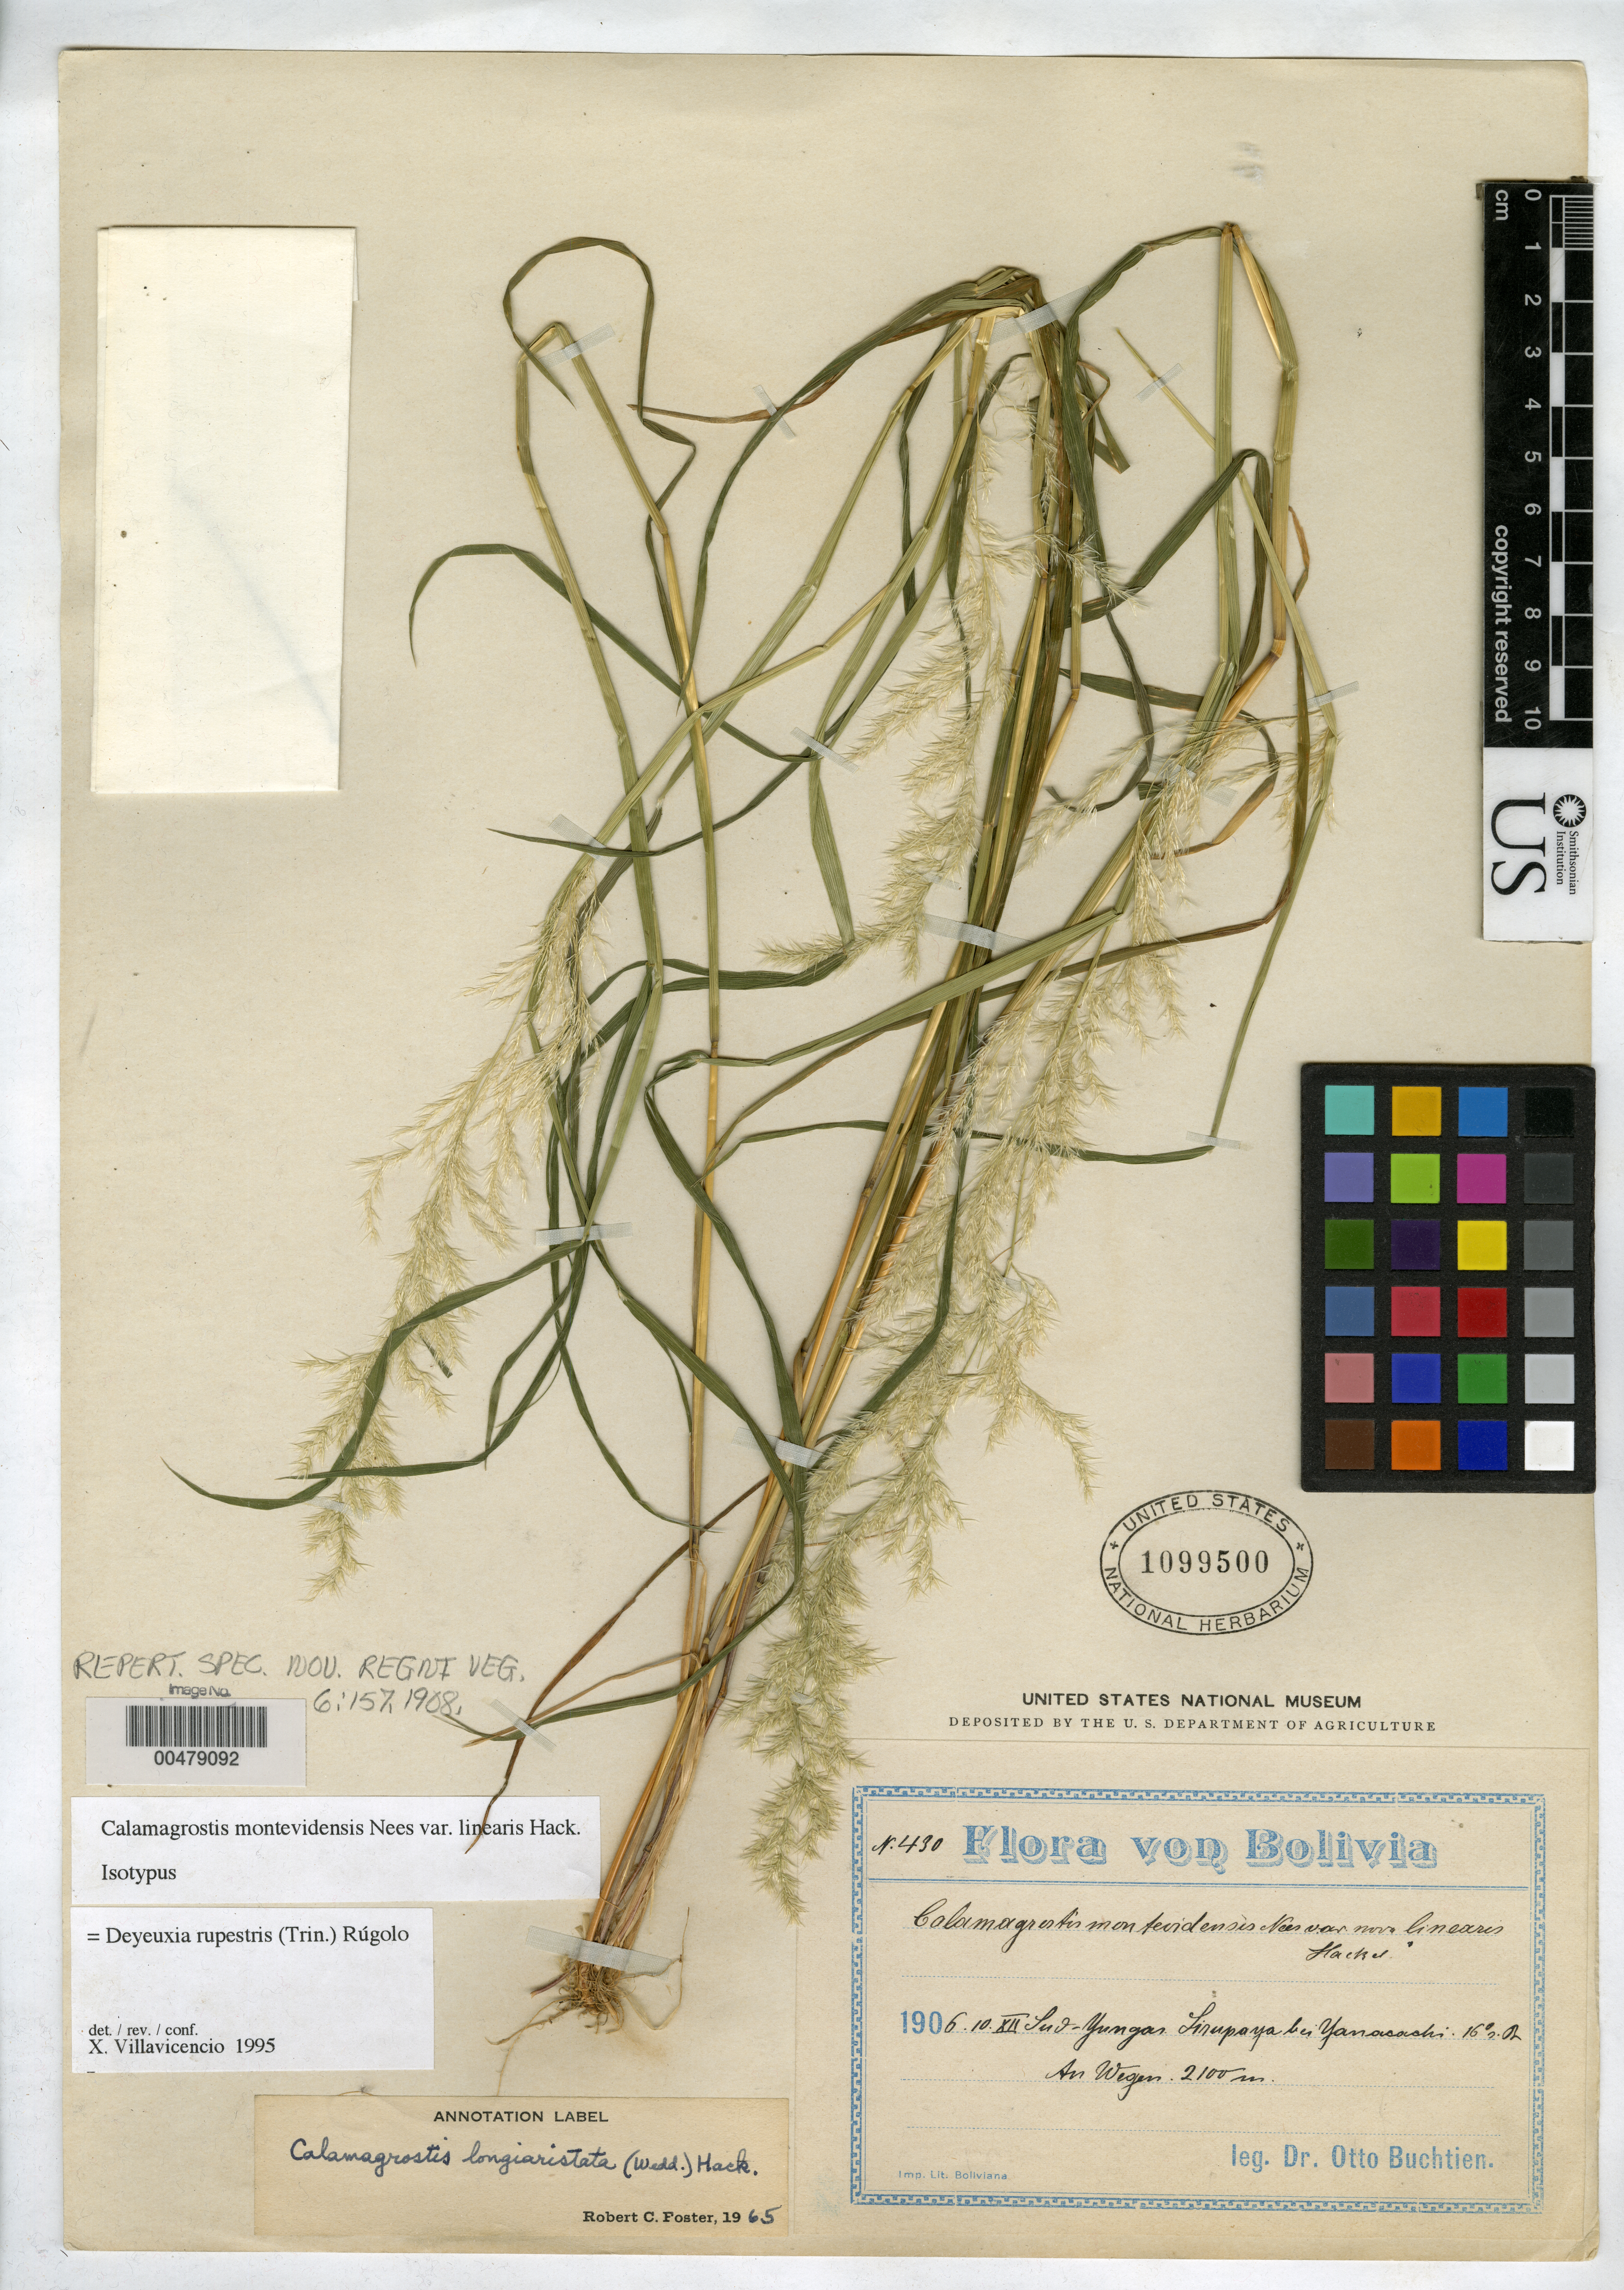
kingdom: Plantae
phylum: Tracheophyta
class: Liliopsida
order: Poales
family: Poaceae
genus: Calamagrostis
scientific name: Calamagrostis montevidensis var. linearis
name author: Hack.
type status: Isotype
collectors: O. Buchtien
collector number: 430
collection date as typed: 10 Dec 1906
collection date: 1906-12-10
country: Bolivia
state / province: La Paz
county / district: Sud Yungas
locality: Sirupaya bei Yanacachi.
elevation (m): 2100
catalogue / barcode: US 1099500